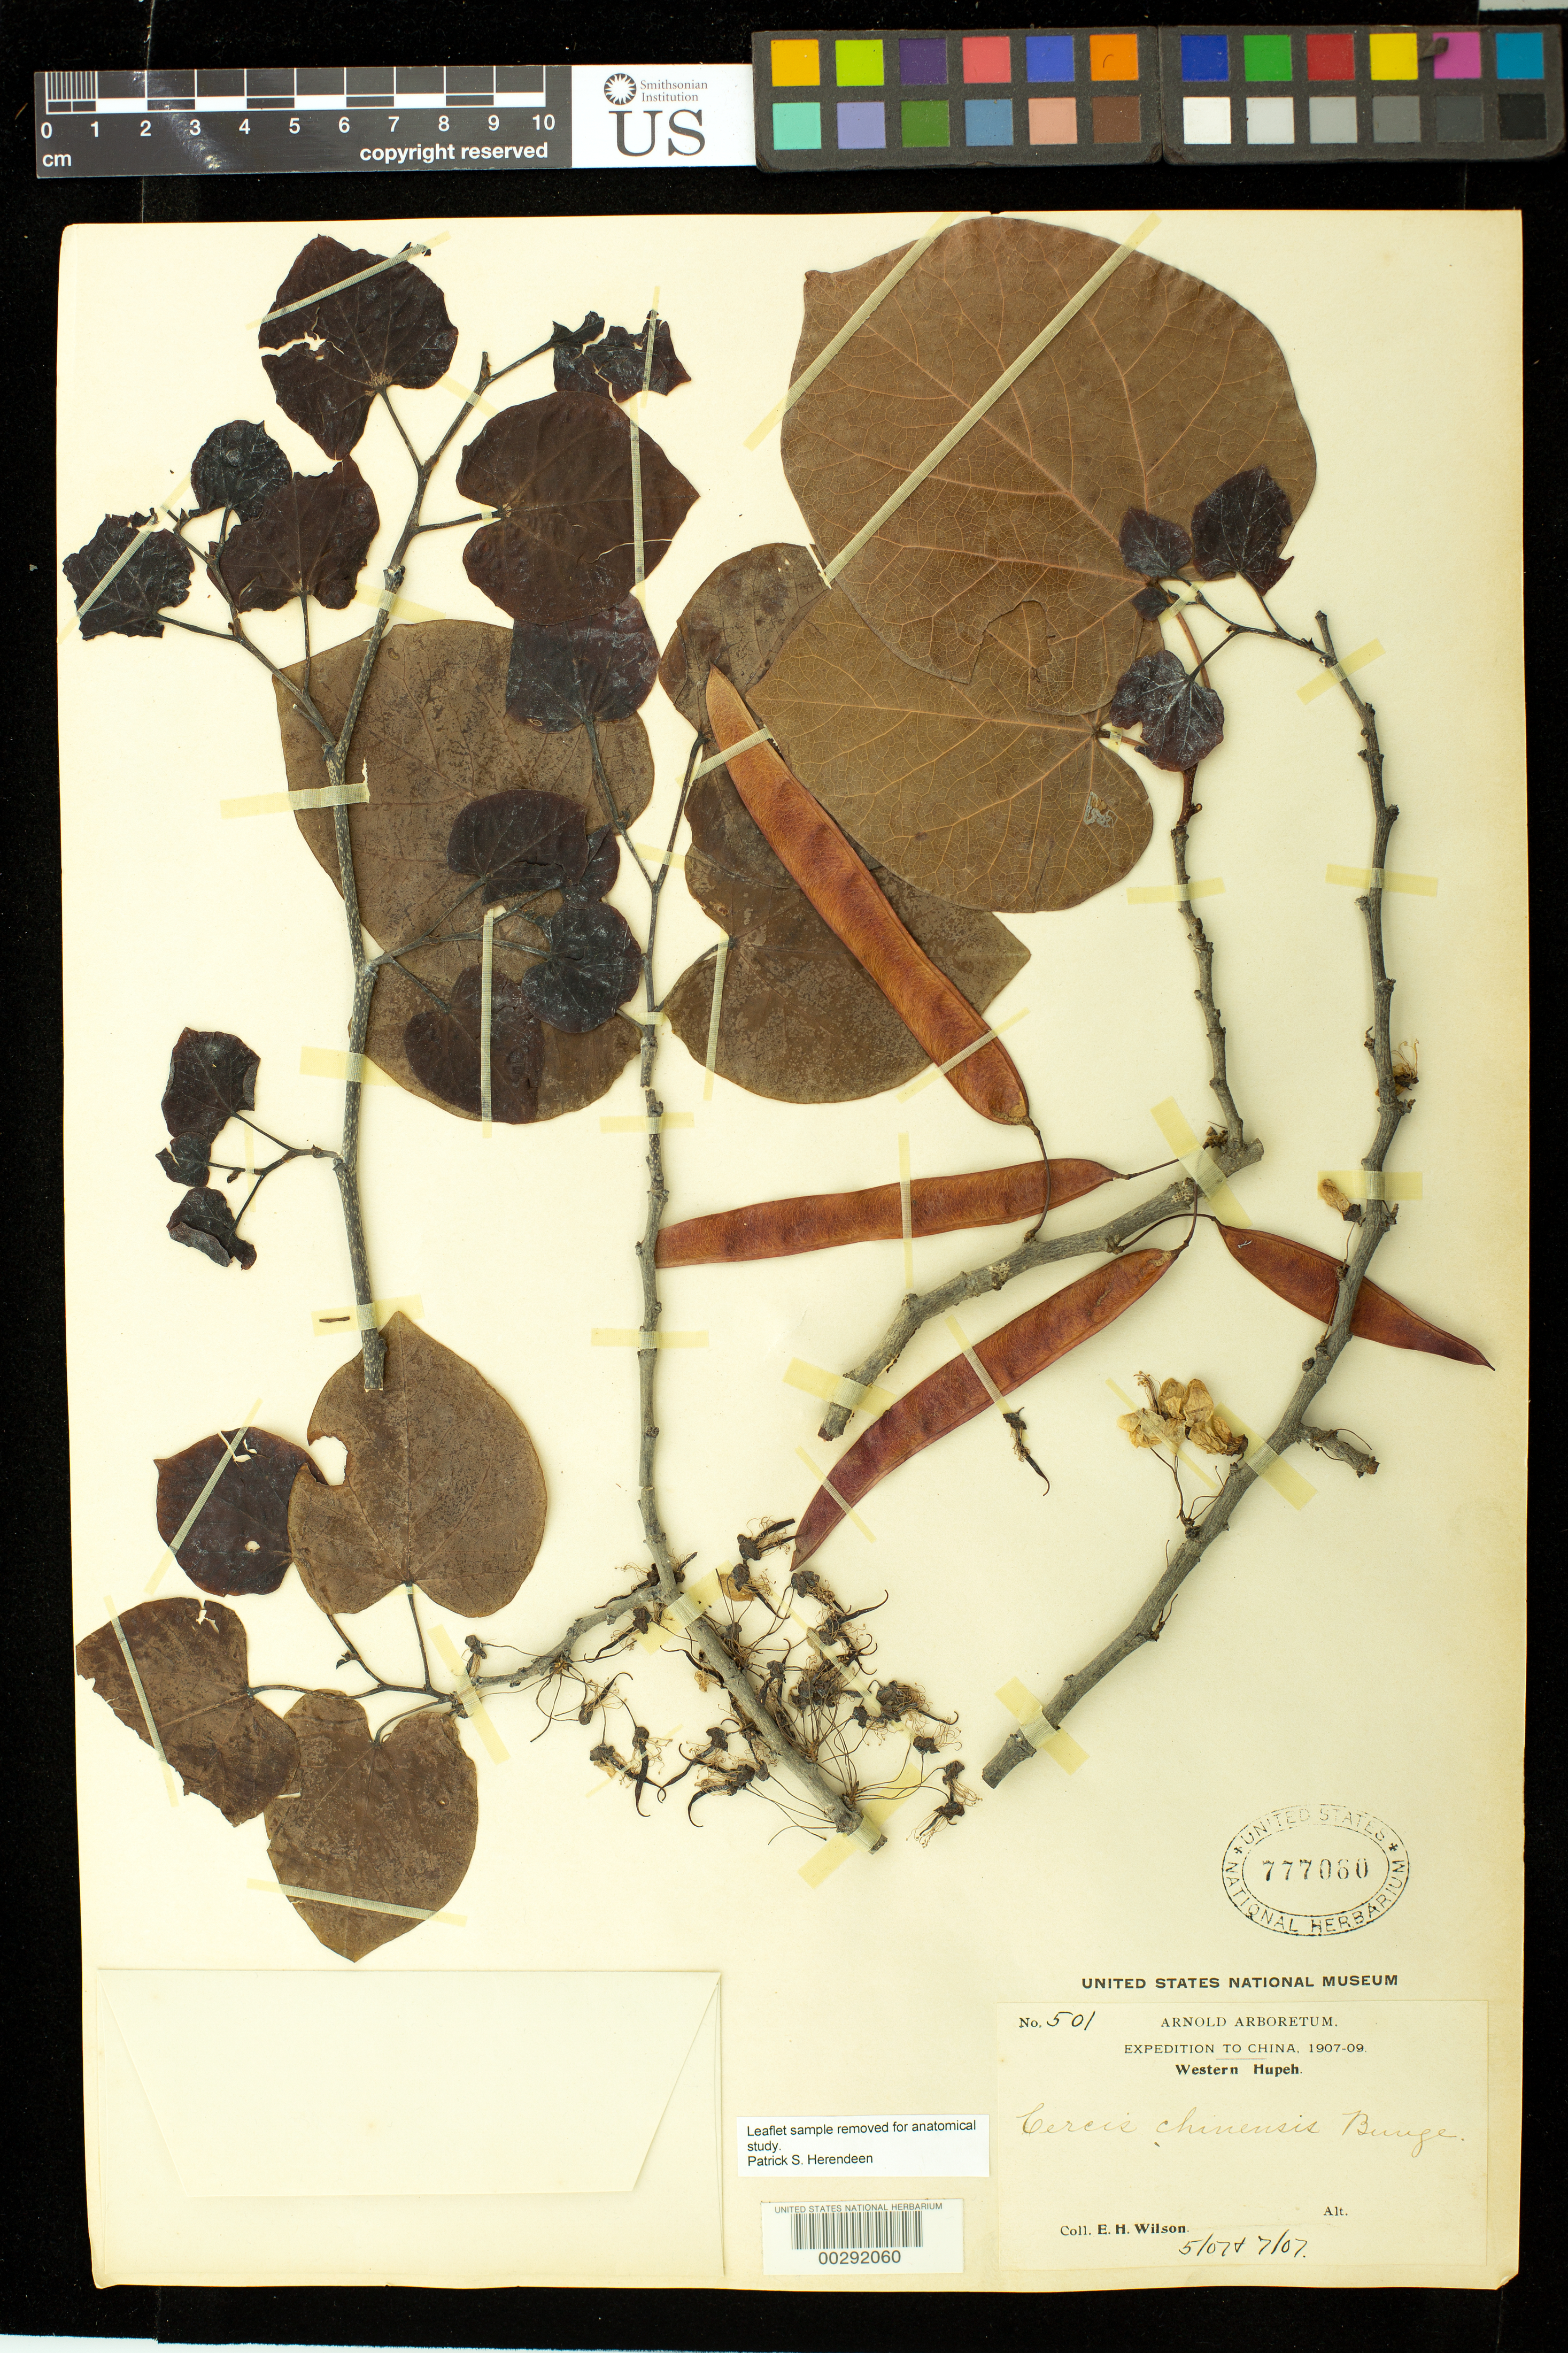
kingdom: Plantae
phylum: Tracheophyta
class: Magnoliopsida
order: Fabales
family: Fabaceae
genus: Cercis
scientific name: Cercis chinensis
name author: Bunge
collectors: E. H. Wilson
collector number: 501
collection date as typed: May 1907 and -- Jul 1907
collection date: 1907-05,1907-07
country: China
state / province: Hubei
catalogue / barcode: US 777060